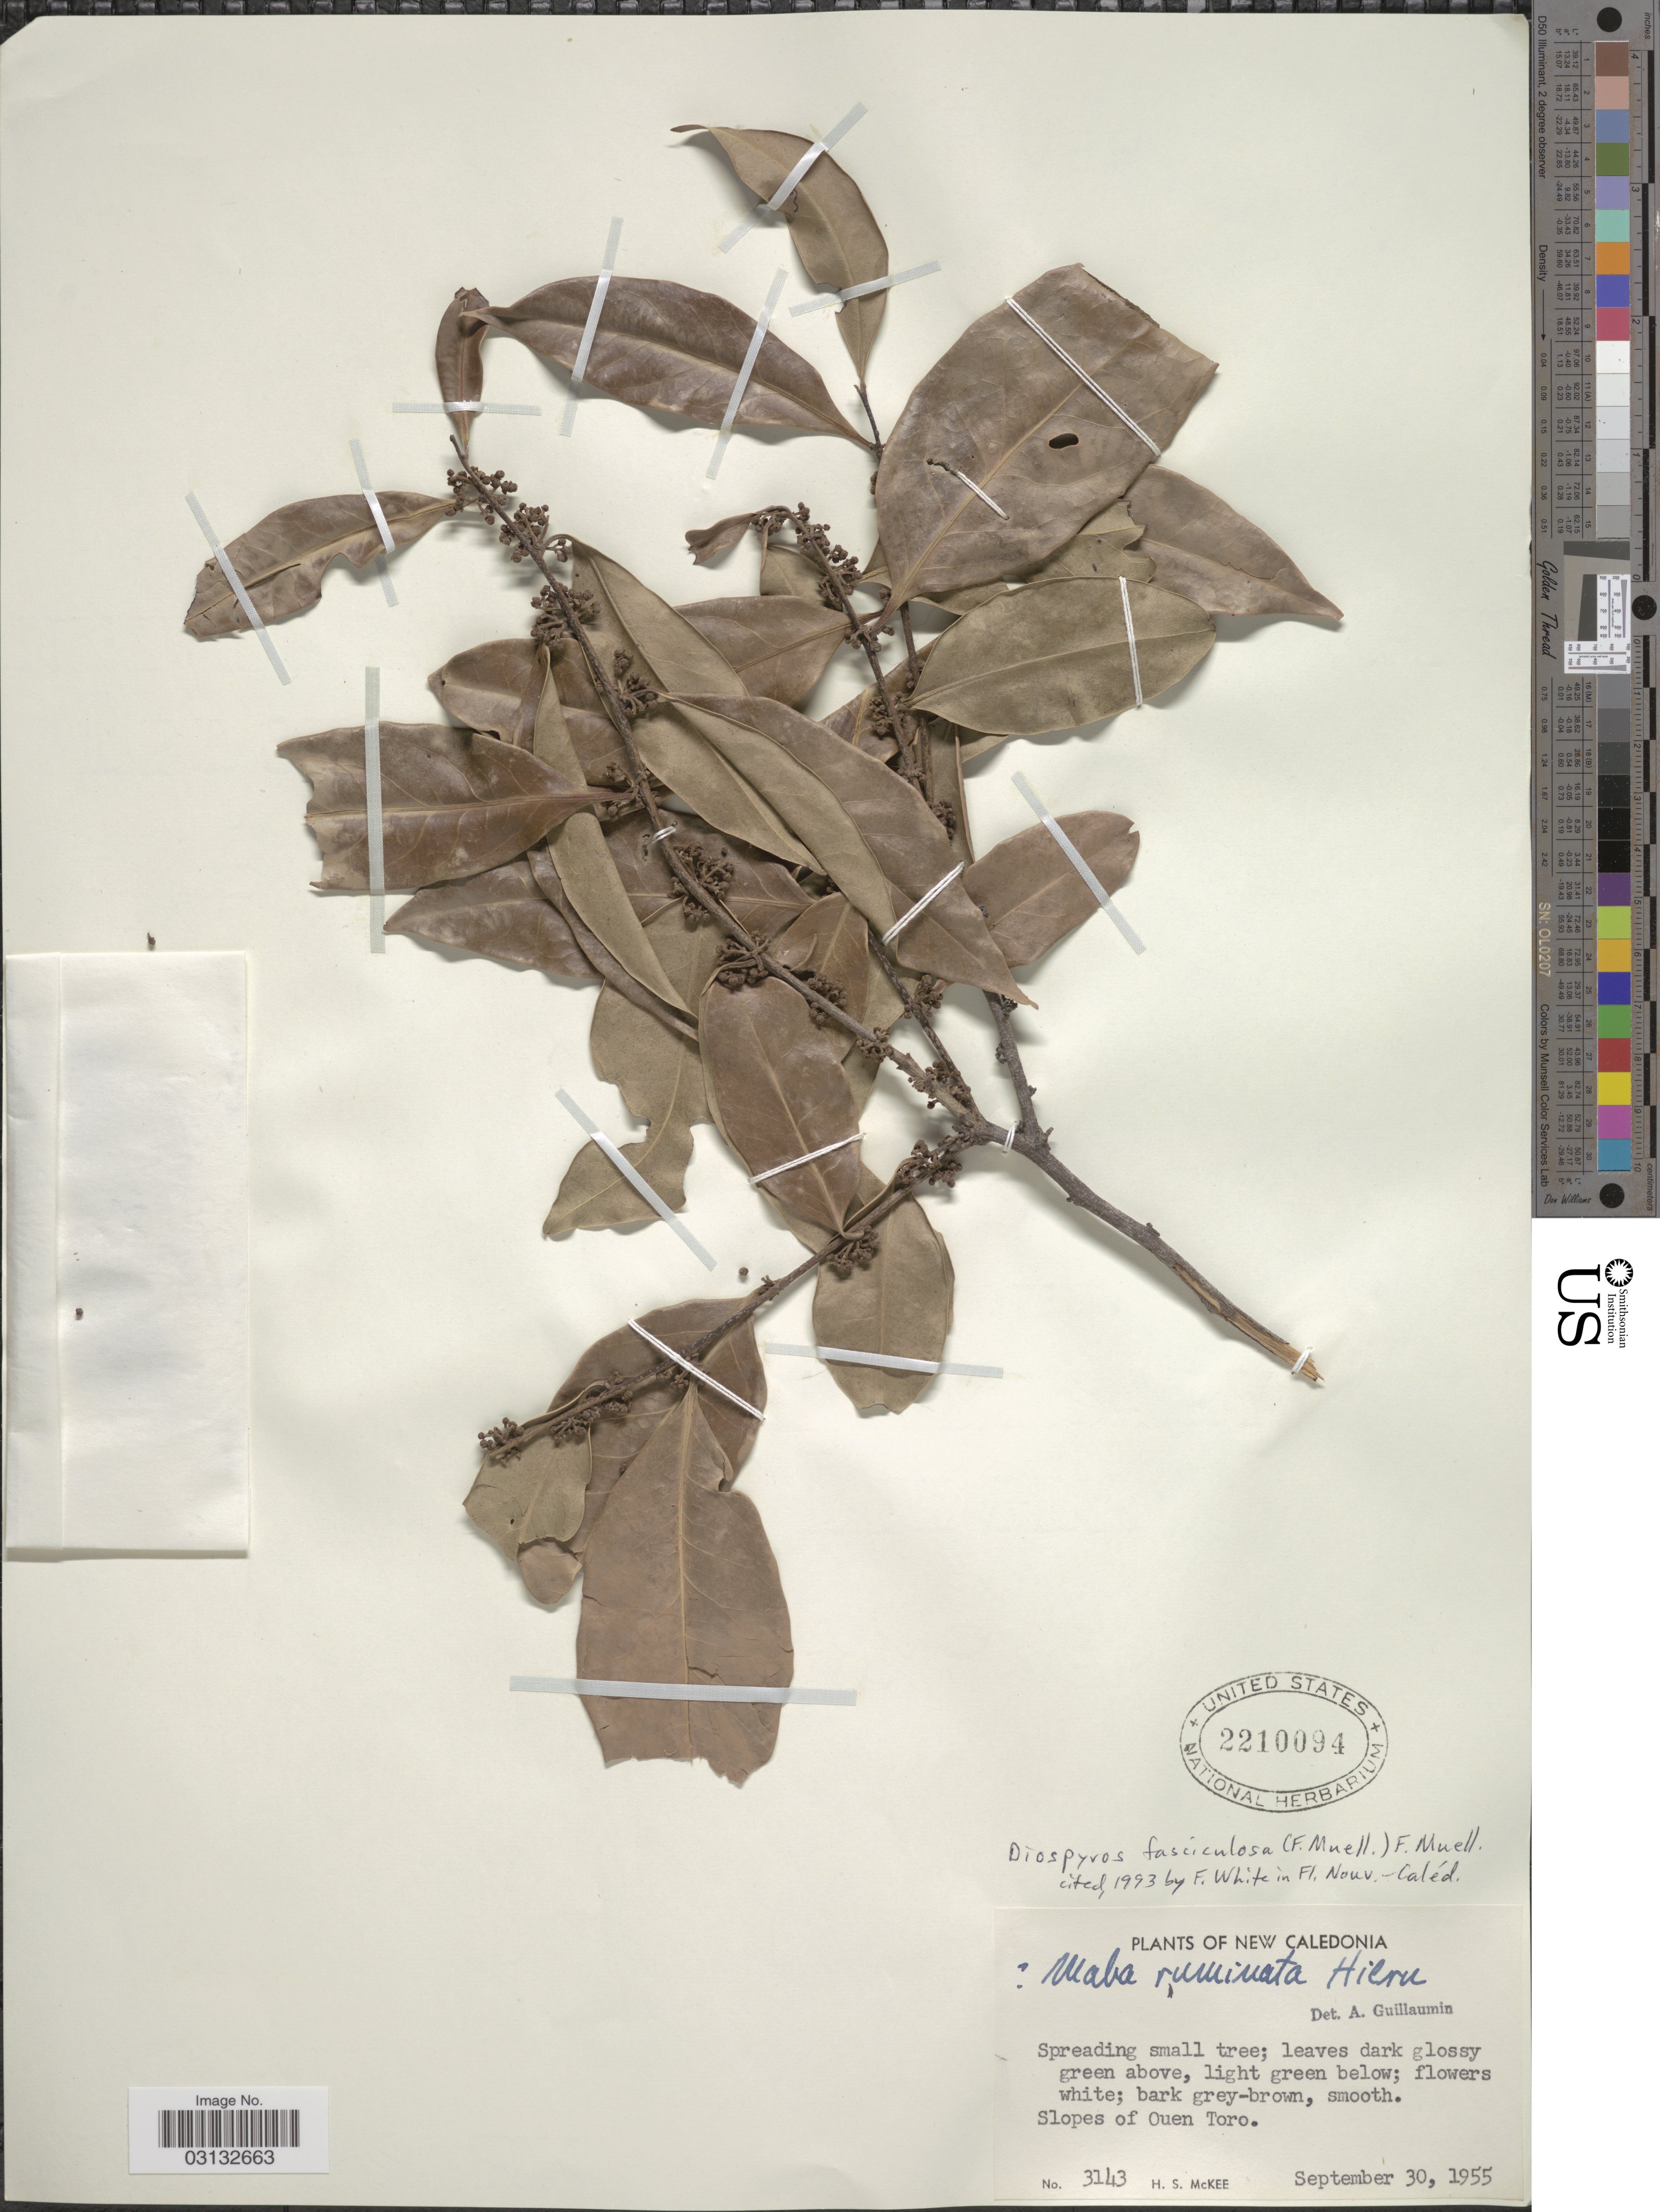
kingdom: Plantae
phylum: Tracheophyta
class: Magnoliopsida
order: Ericales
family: Ebenaceae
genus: Diospyros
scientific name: Diospyros fasciculosa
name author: (F. Muell.) F. Muell.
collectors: H. S. McKee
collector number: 3143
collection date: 1955-09-30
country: New Caledonia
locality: Slopes of Ouen Toro.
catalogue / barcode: US 2210094